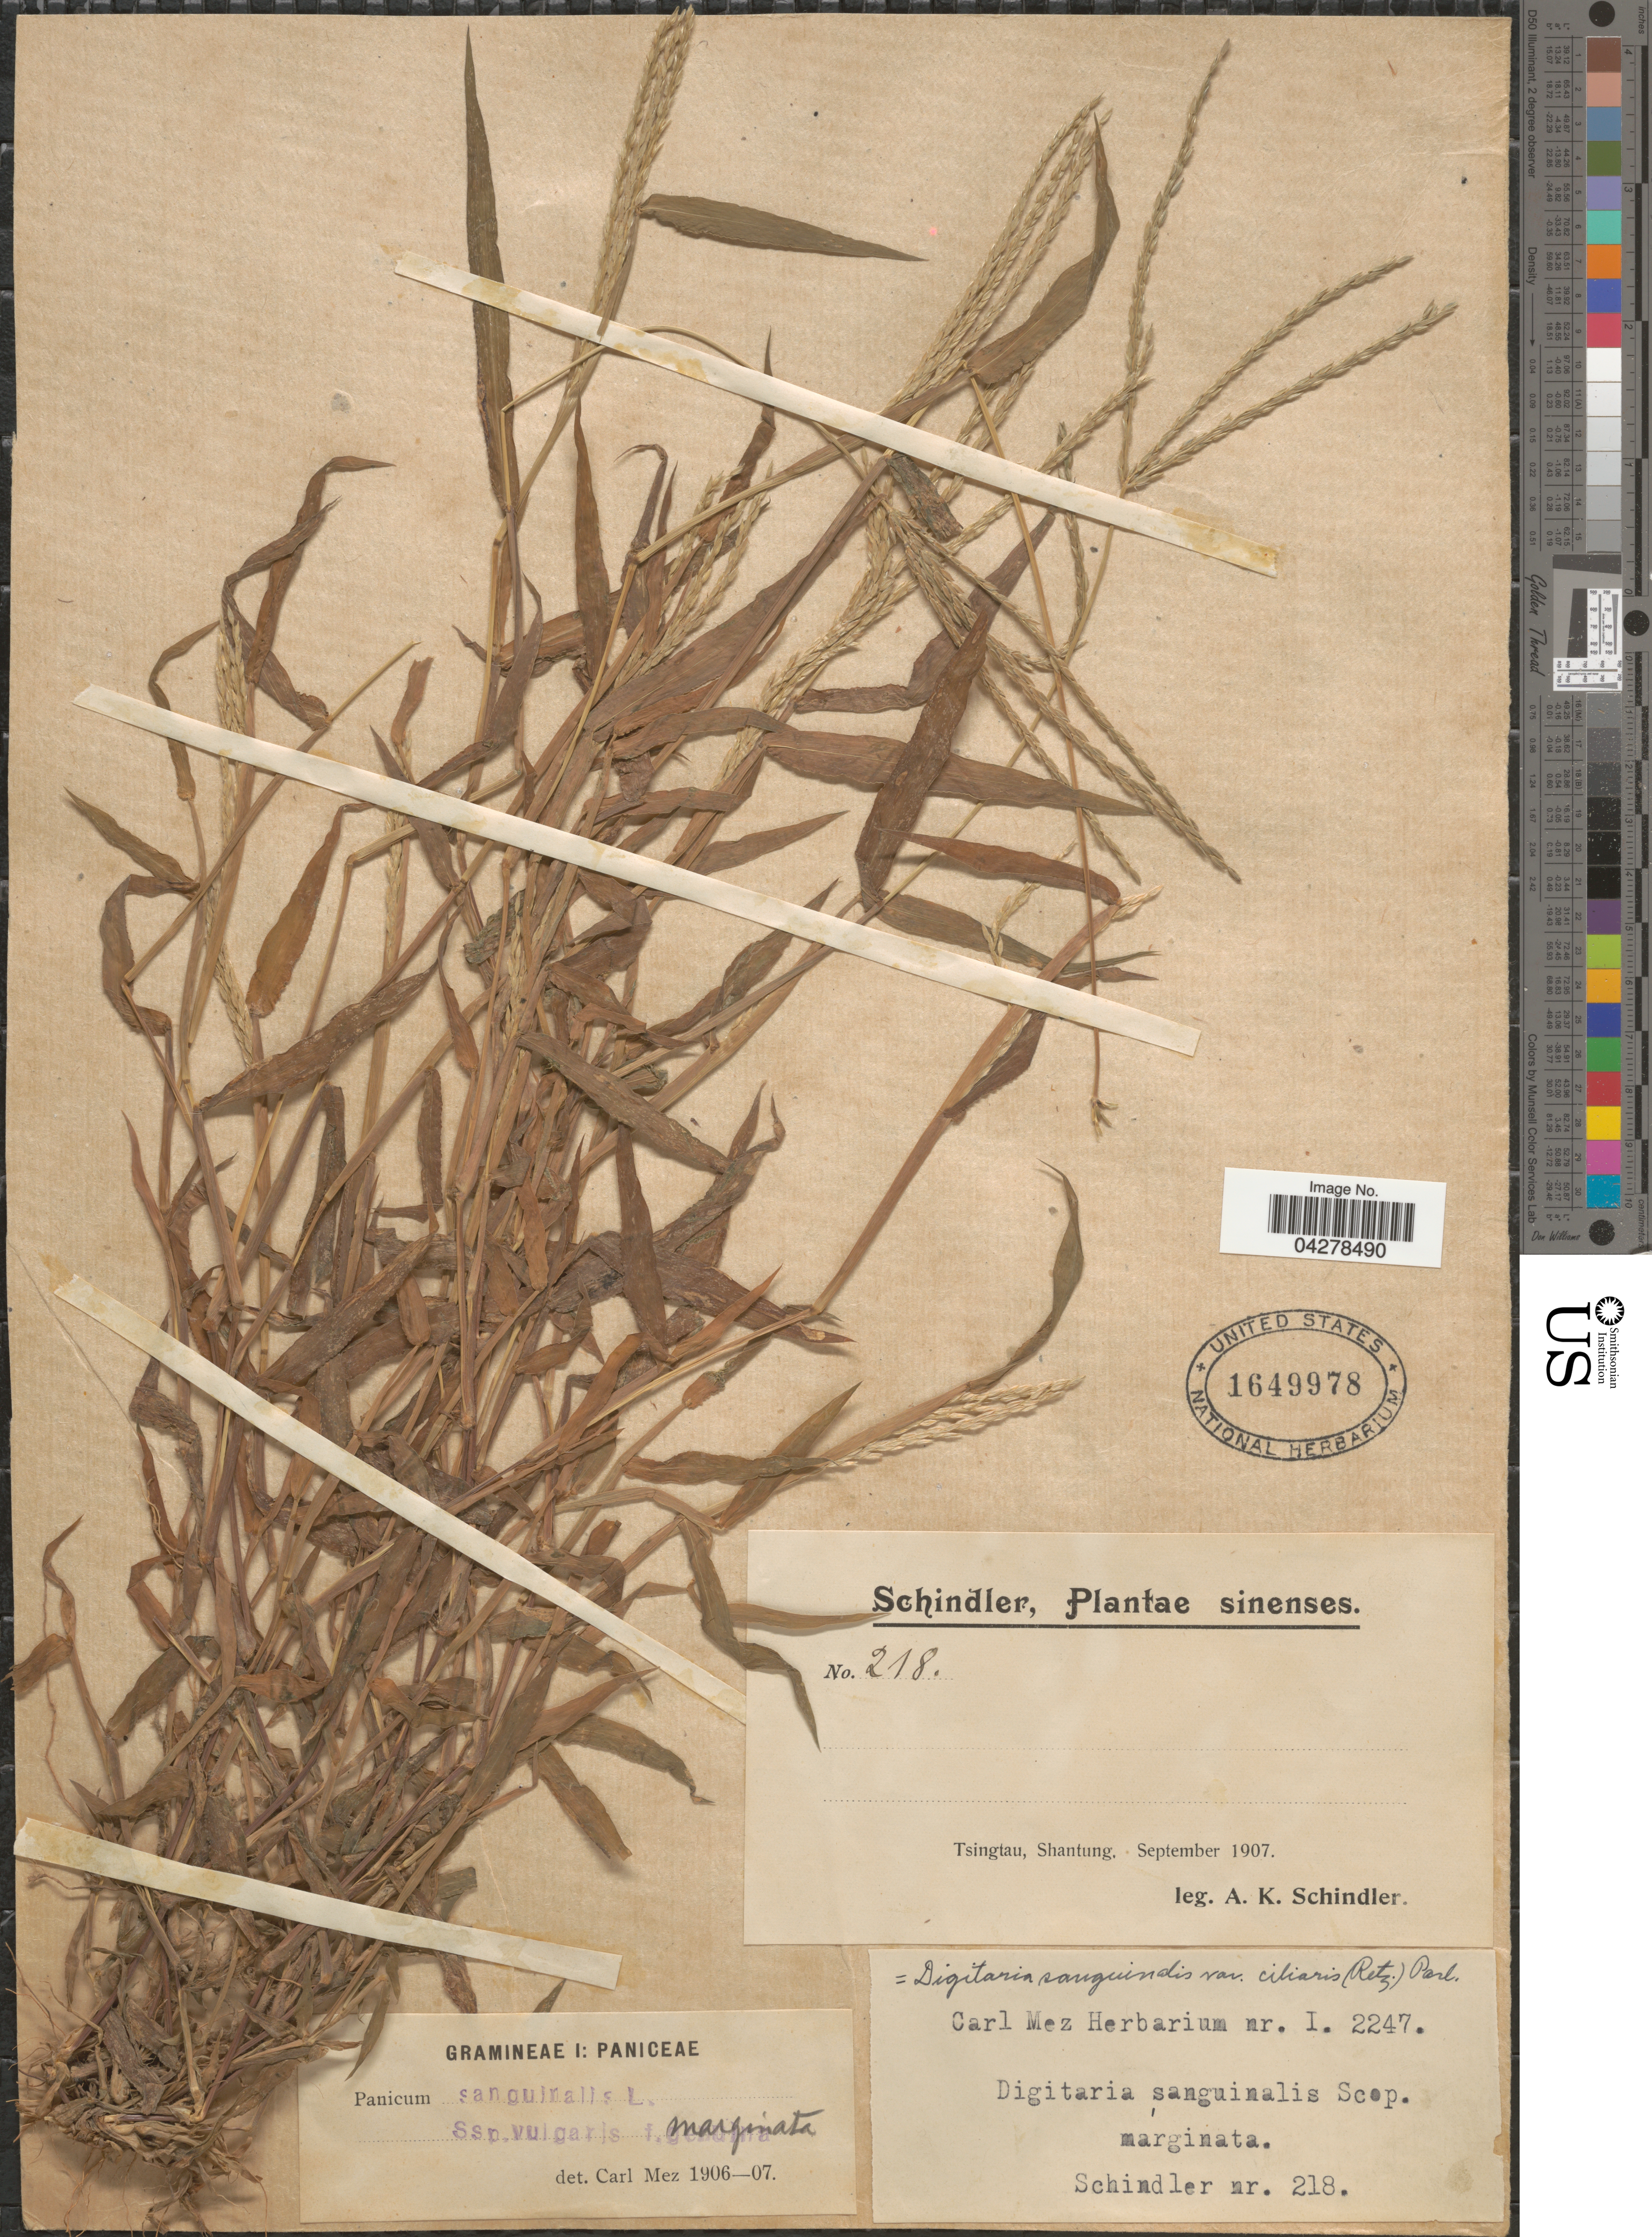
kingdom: Plantae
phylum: Tracheophyta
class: Liliopsida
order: Poales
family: Poaceae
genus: Digitaria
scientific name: Digitaria sanguinalis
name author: (L.) Scop.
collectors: A. K. Schindler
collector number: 218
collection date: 1907-09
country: China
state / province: Shandong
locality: Sinenses. Tsingtau, Shantung.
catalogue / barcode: US 1649978